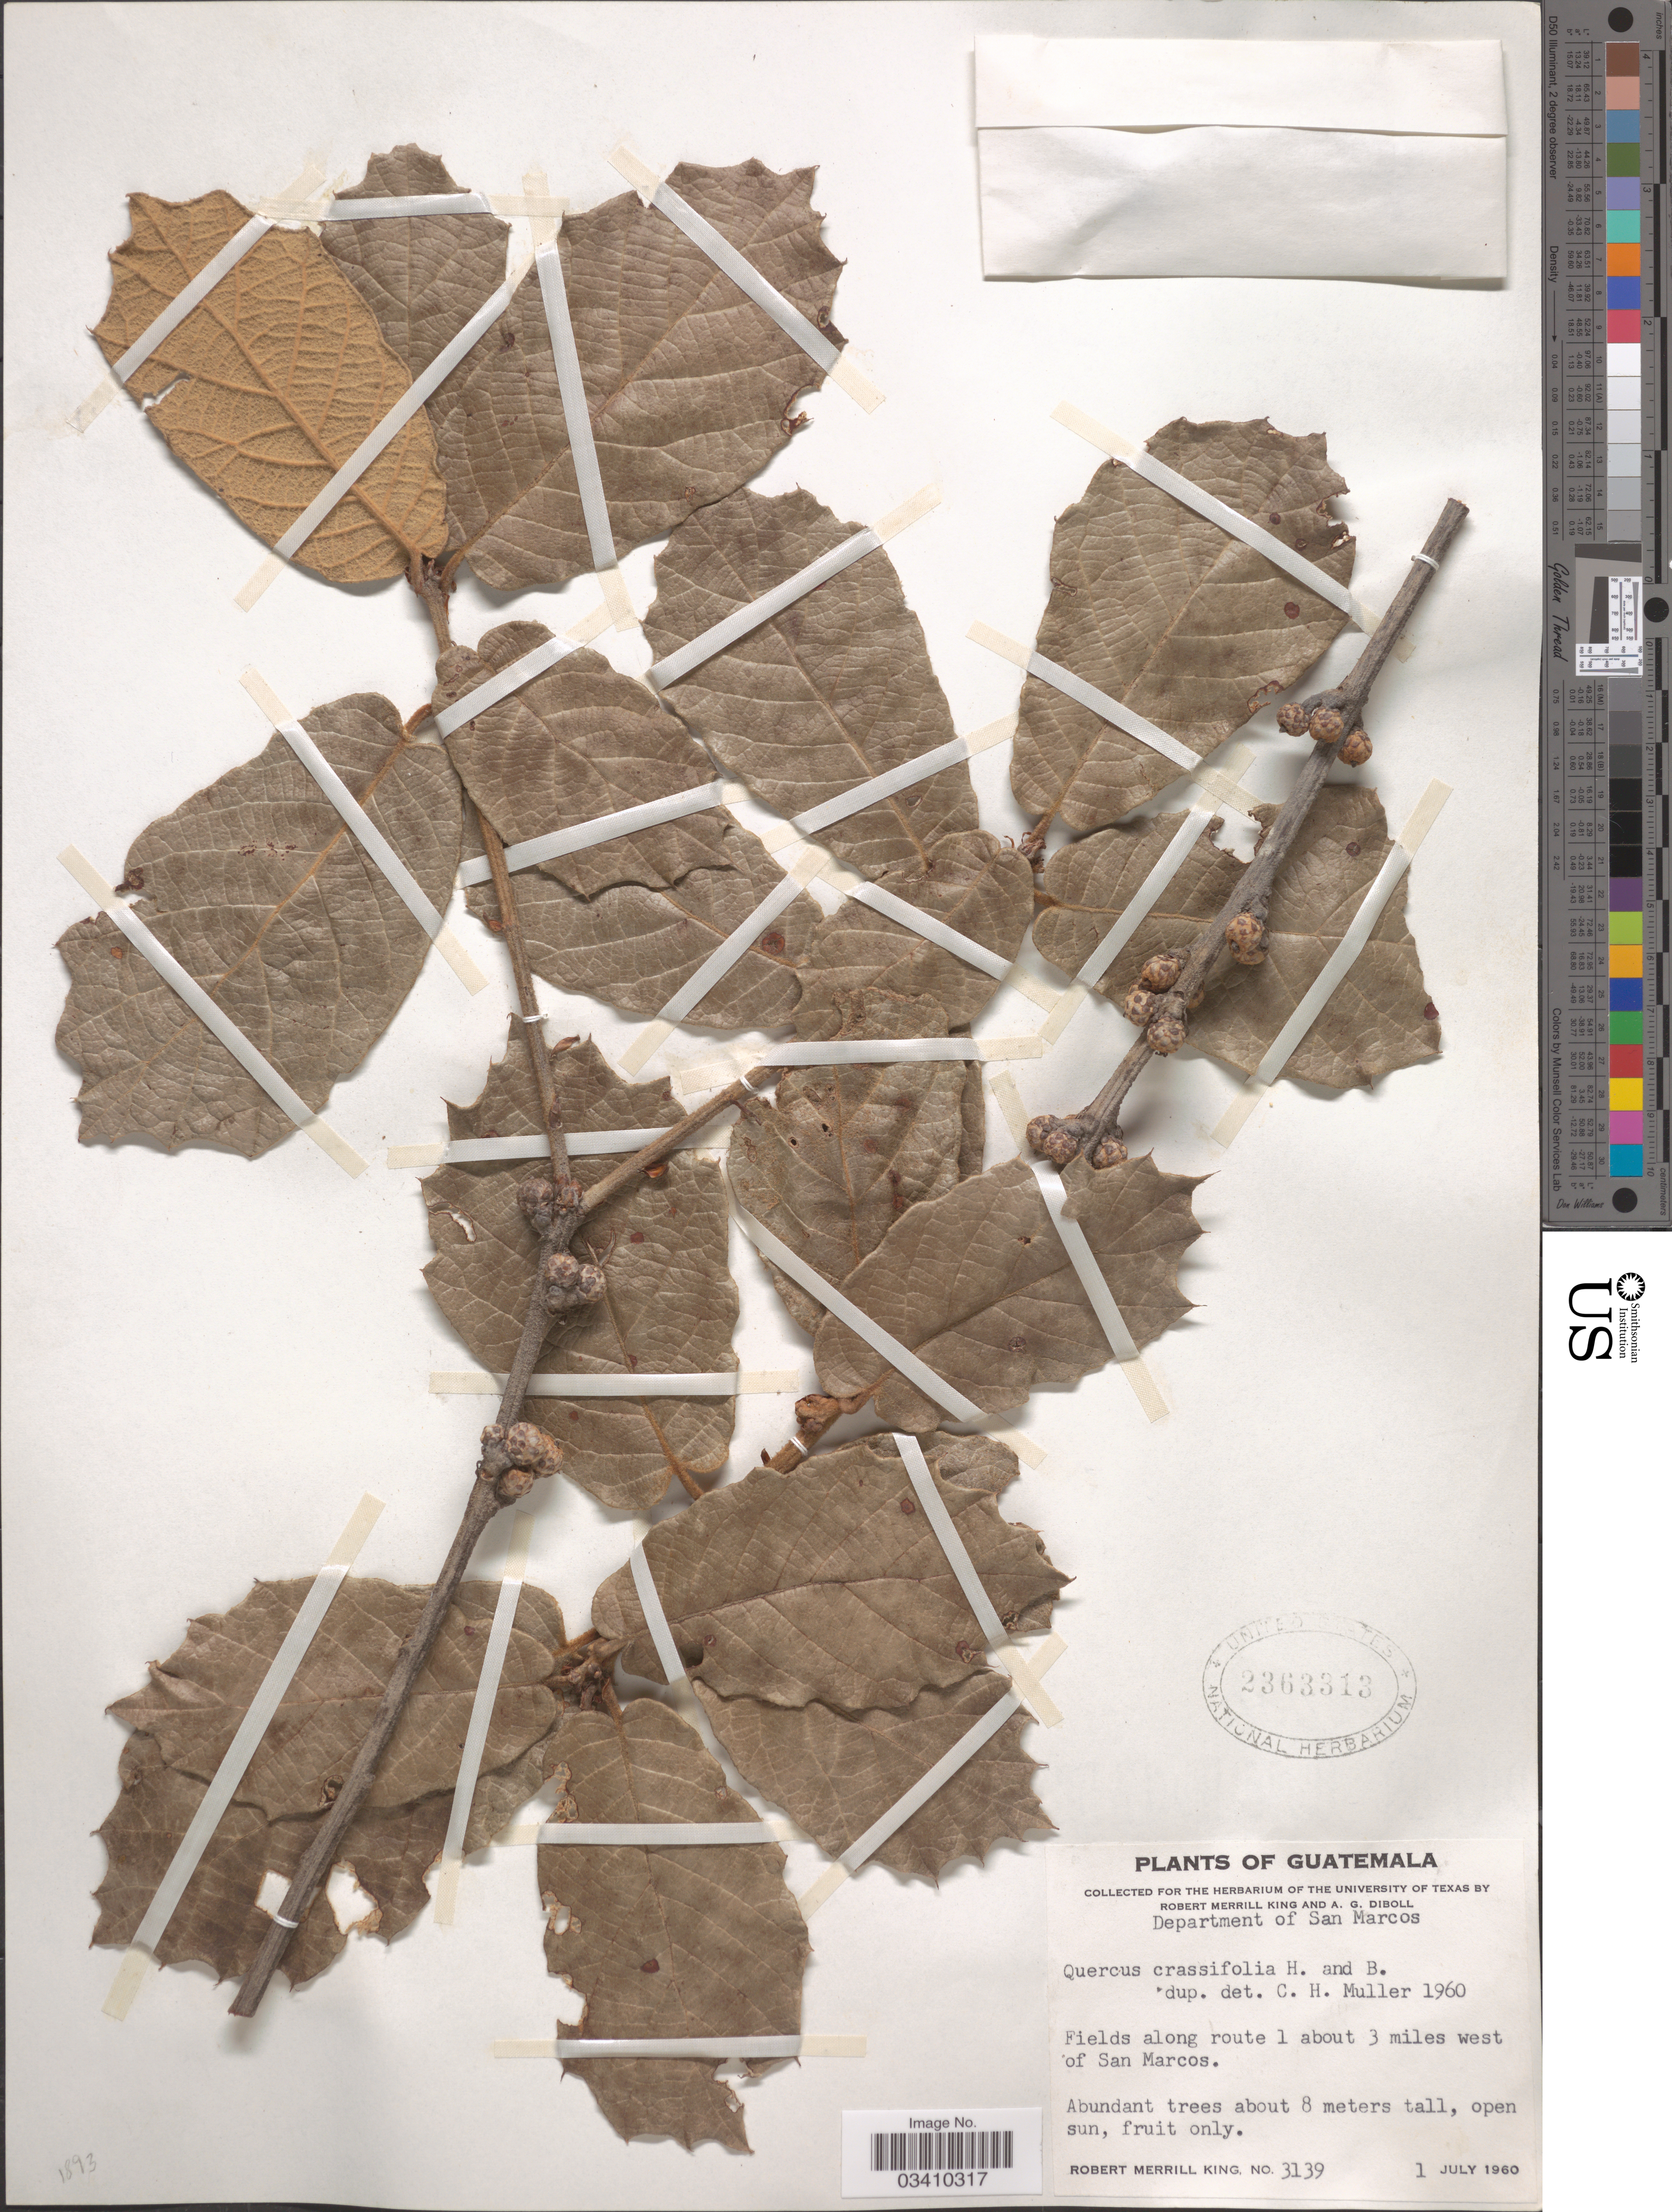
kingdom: Plantae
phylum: Tracheophyta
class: Magnoliopsida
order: Fagales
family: Fagaceae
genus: Quercus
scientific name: Quercus crassifolia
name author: Humb. & Bonpl.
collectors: R. M. King & A. Diboll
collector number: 3139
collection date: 1960-07-01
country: Guatemala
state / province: San Marcos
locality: Department of San Marcos. Fields along route 1 about 3 miles west of San Marcos.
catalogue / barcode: US 2363313